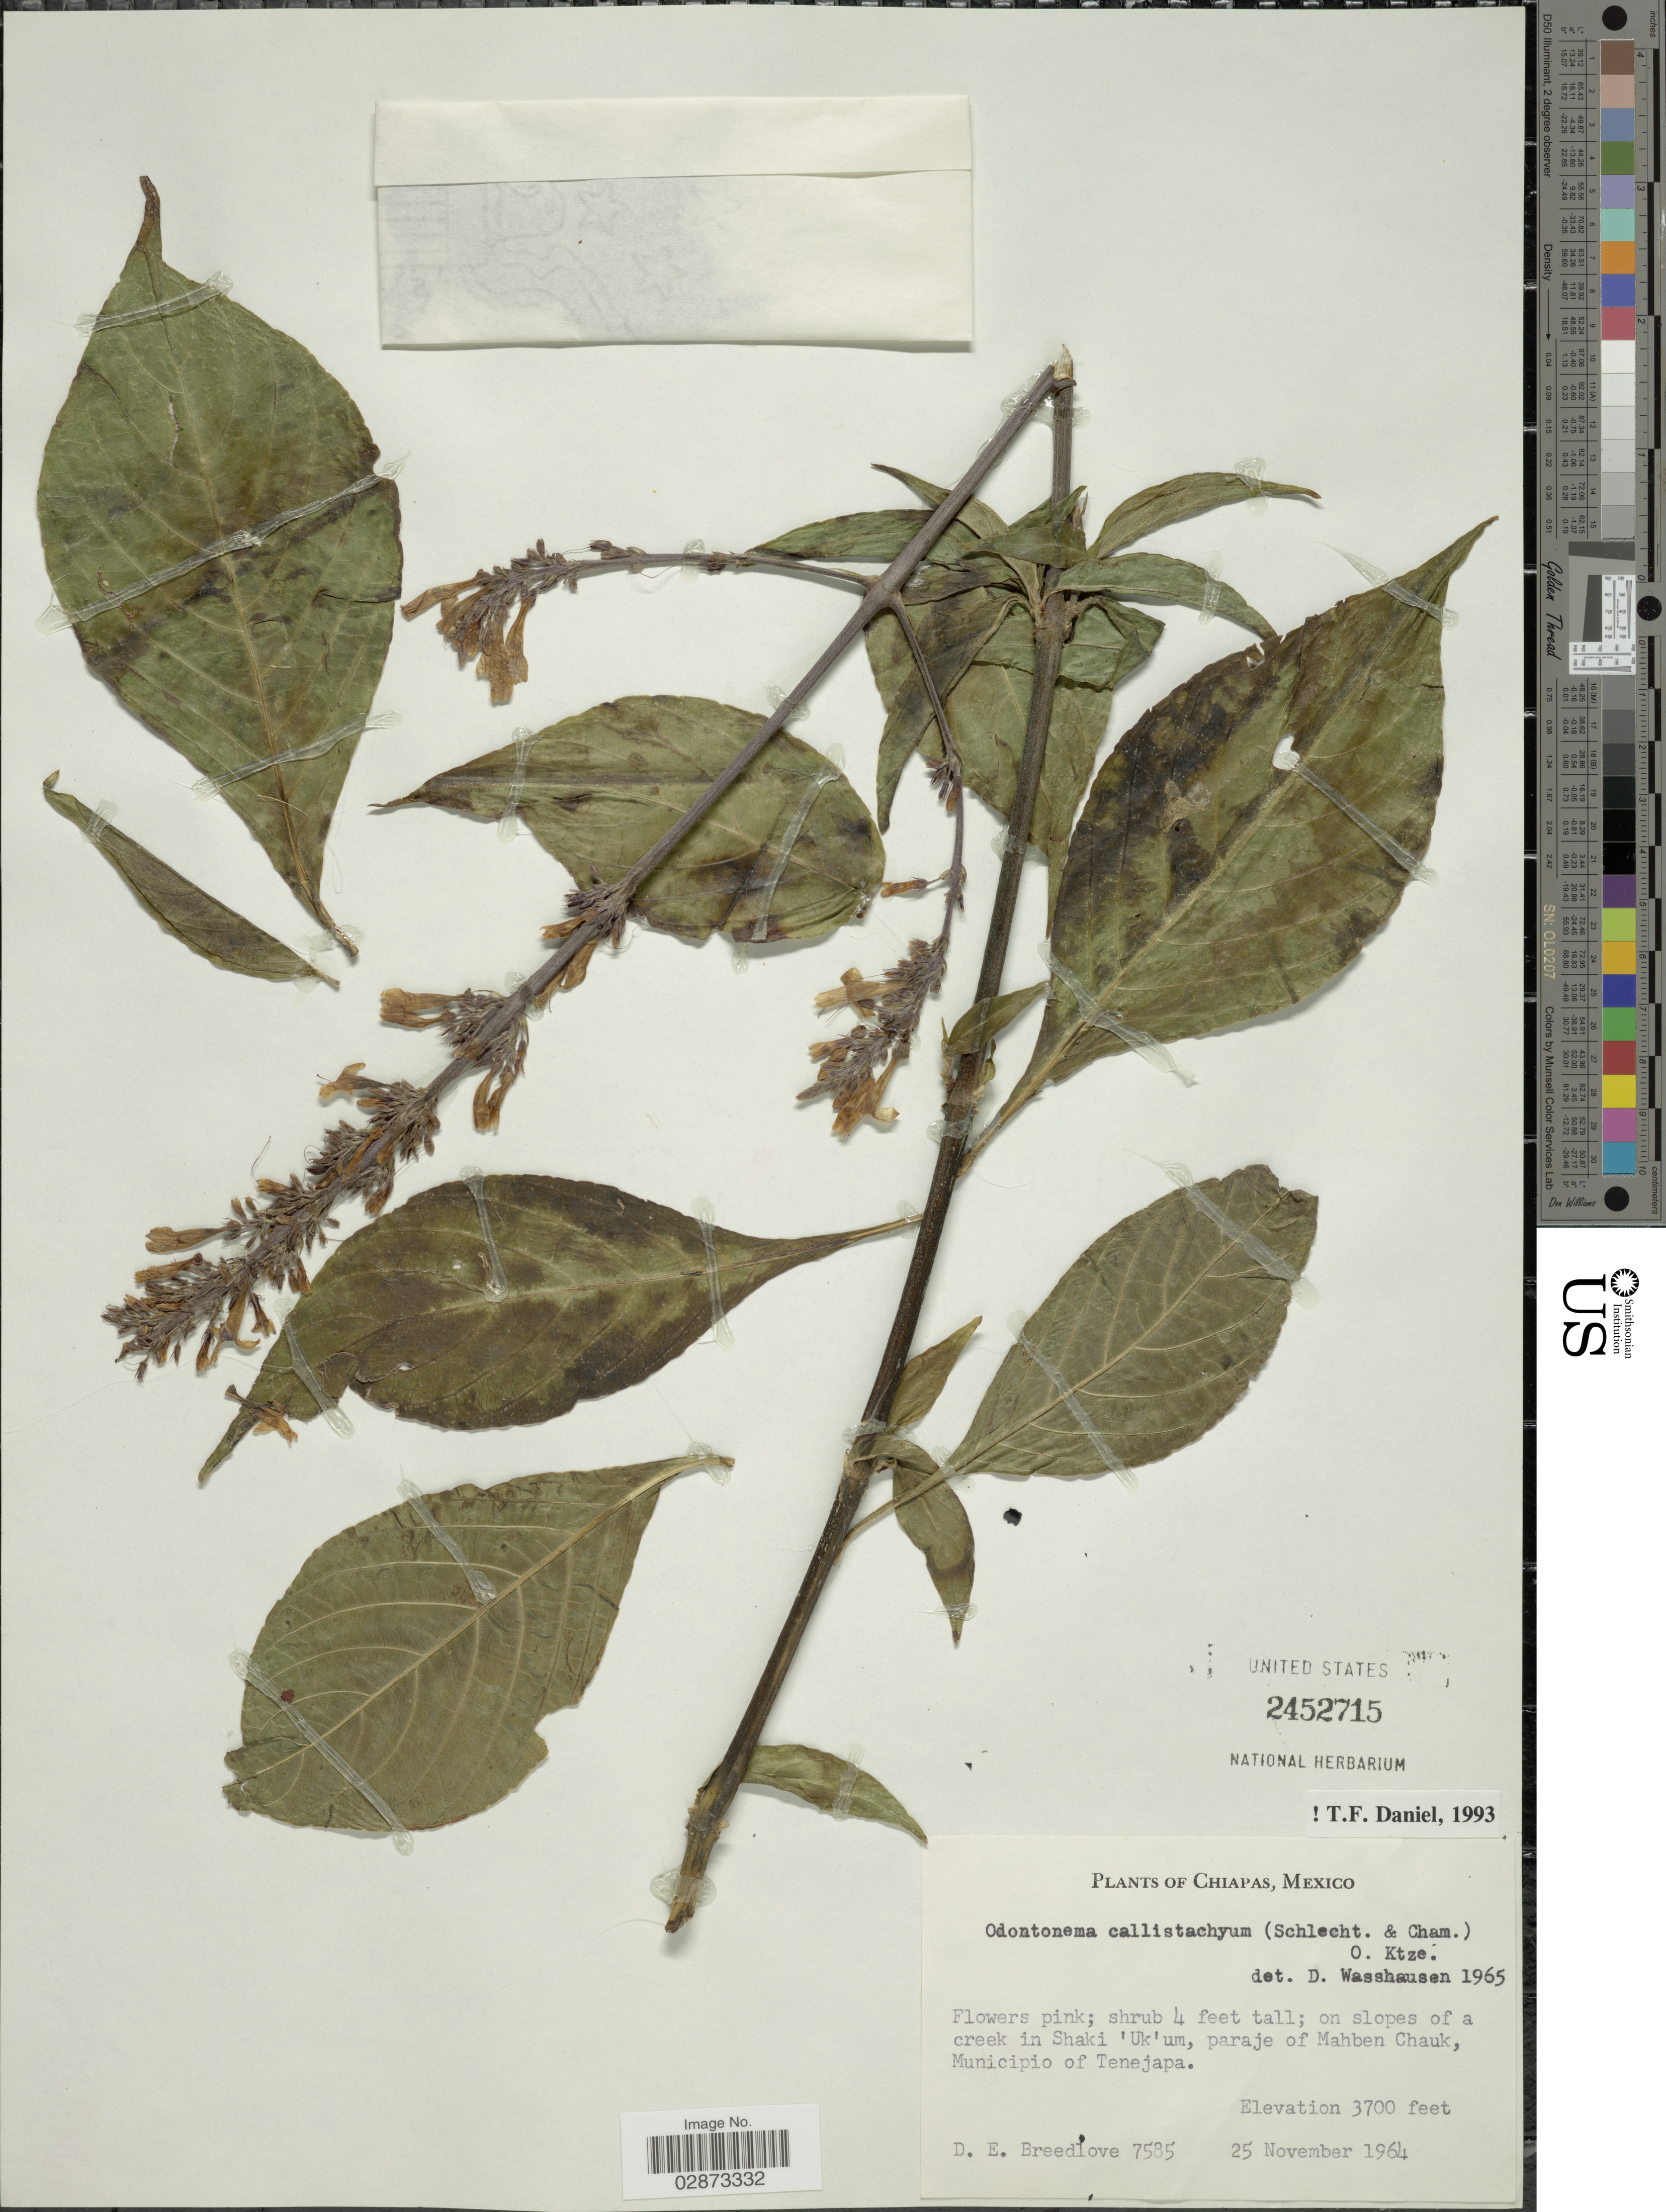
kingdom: Plantae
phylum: Tracheophyta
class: Magnoliopsida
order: Lamiales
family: Acanthaceae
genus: Odontonema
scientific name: Odontonema callistachyum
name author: (Schltdl. & Cham.) Kuntze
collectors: D. E. Breedlove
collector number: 7585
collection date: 1964-11-25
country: Mexico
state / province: Chiapas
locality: On slopes of a creek in Shaki 'Uk'um, paraje of Mahben Chauk, Municipio of Tenejapa.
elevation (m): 1128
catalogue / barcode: US 2452715